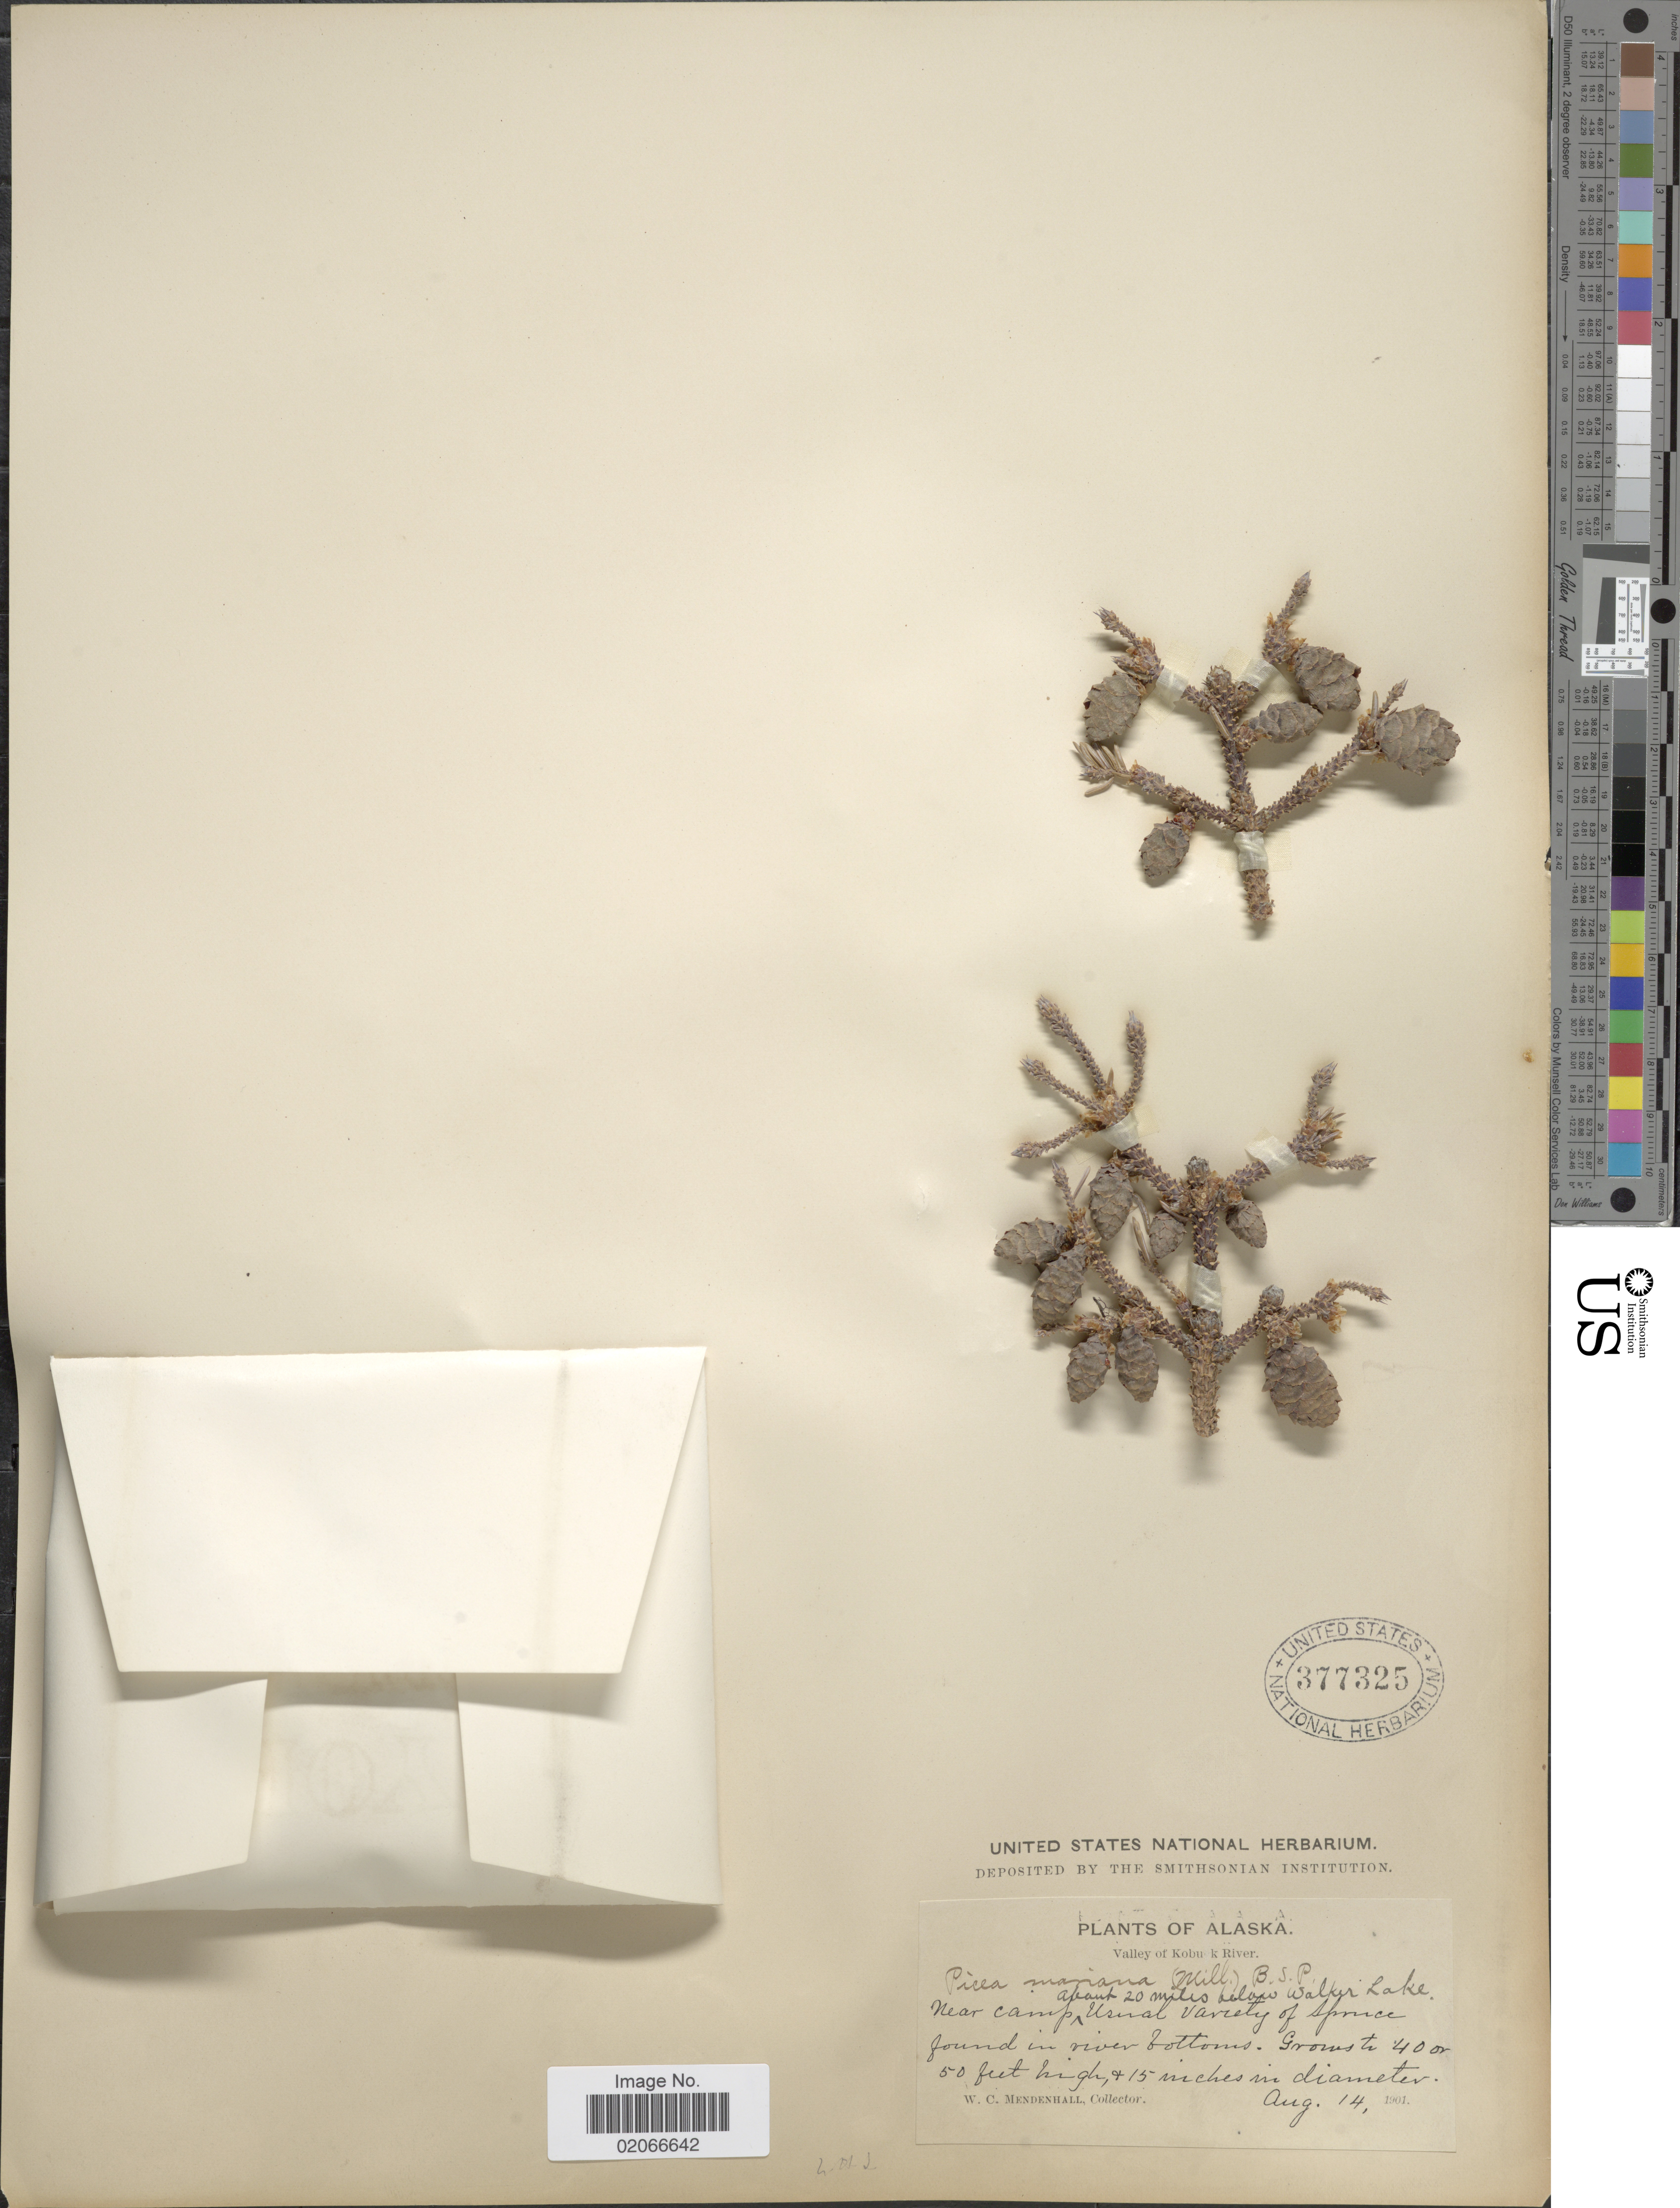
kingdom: Plantae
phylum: Tracheophyta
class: Pinopsida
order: Pinales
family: Pinaceae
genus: Picea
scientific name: Picea mariana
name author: (Mill.) Britton, Stearns & Poggenb.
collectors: W. Mendenhall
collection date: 1901-08-14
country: United States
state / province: Alaska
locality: Valley of Kobuk River, near Camp about 20 miles below Walker Lake, Usual Variety of Spruce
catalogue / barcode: US 377325